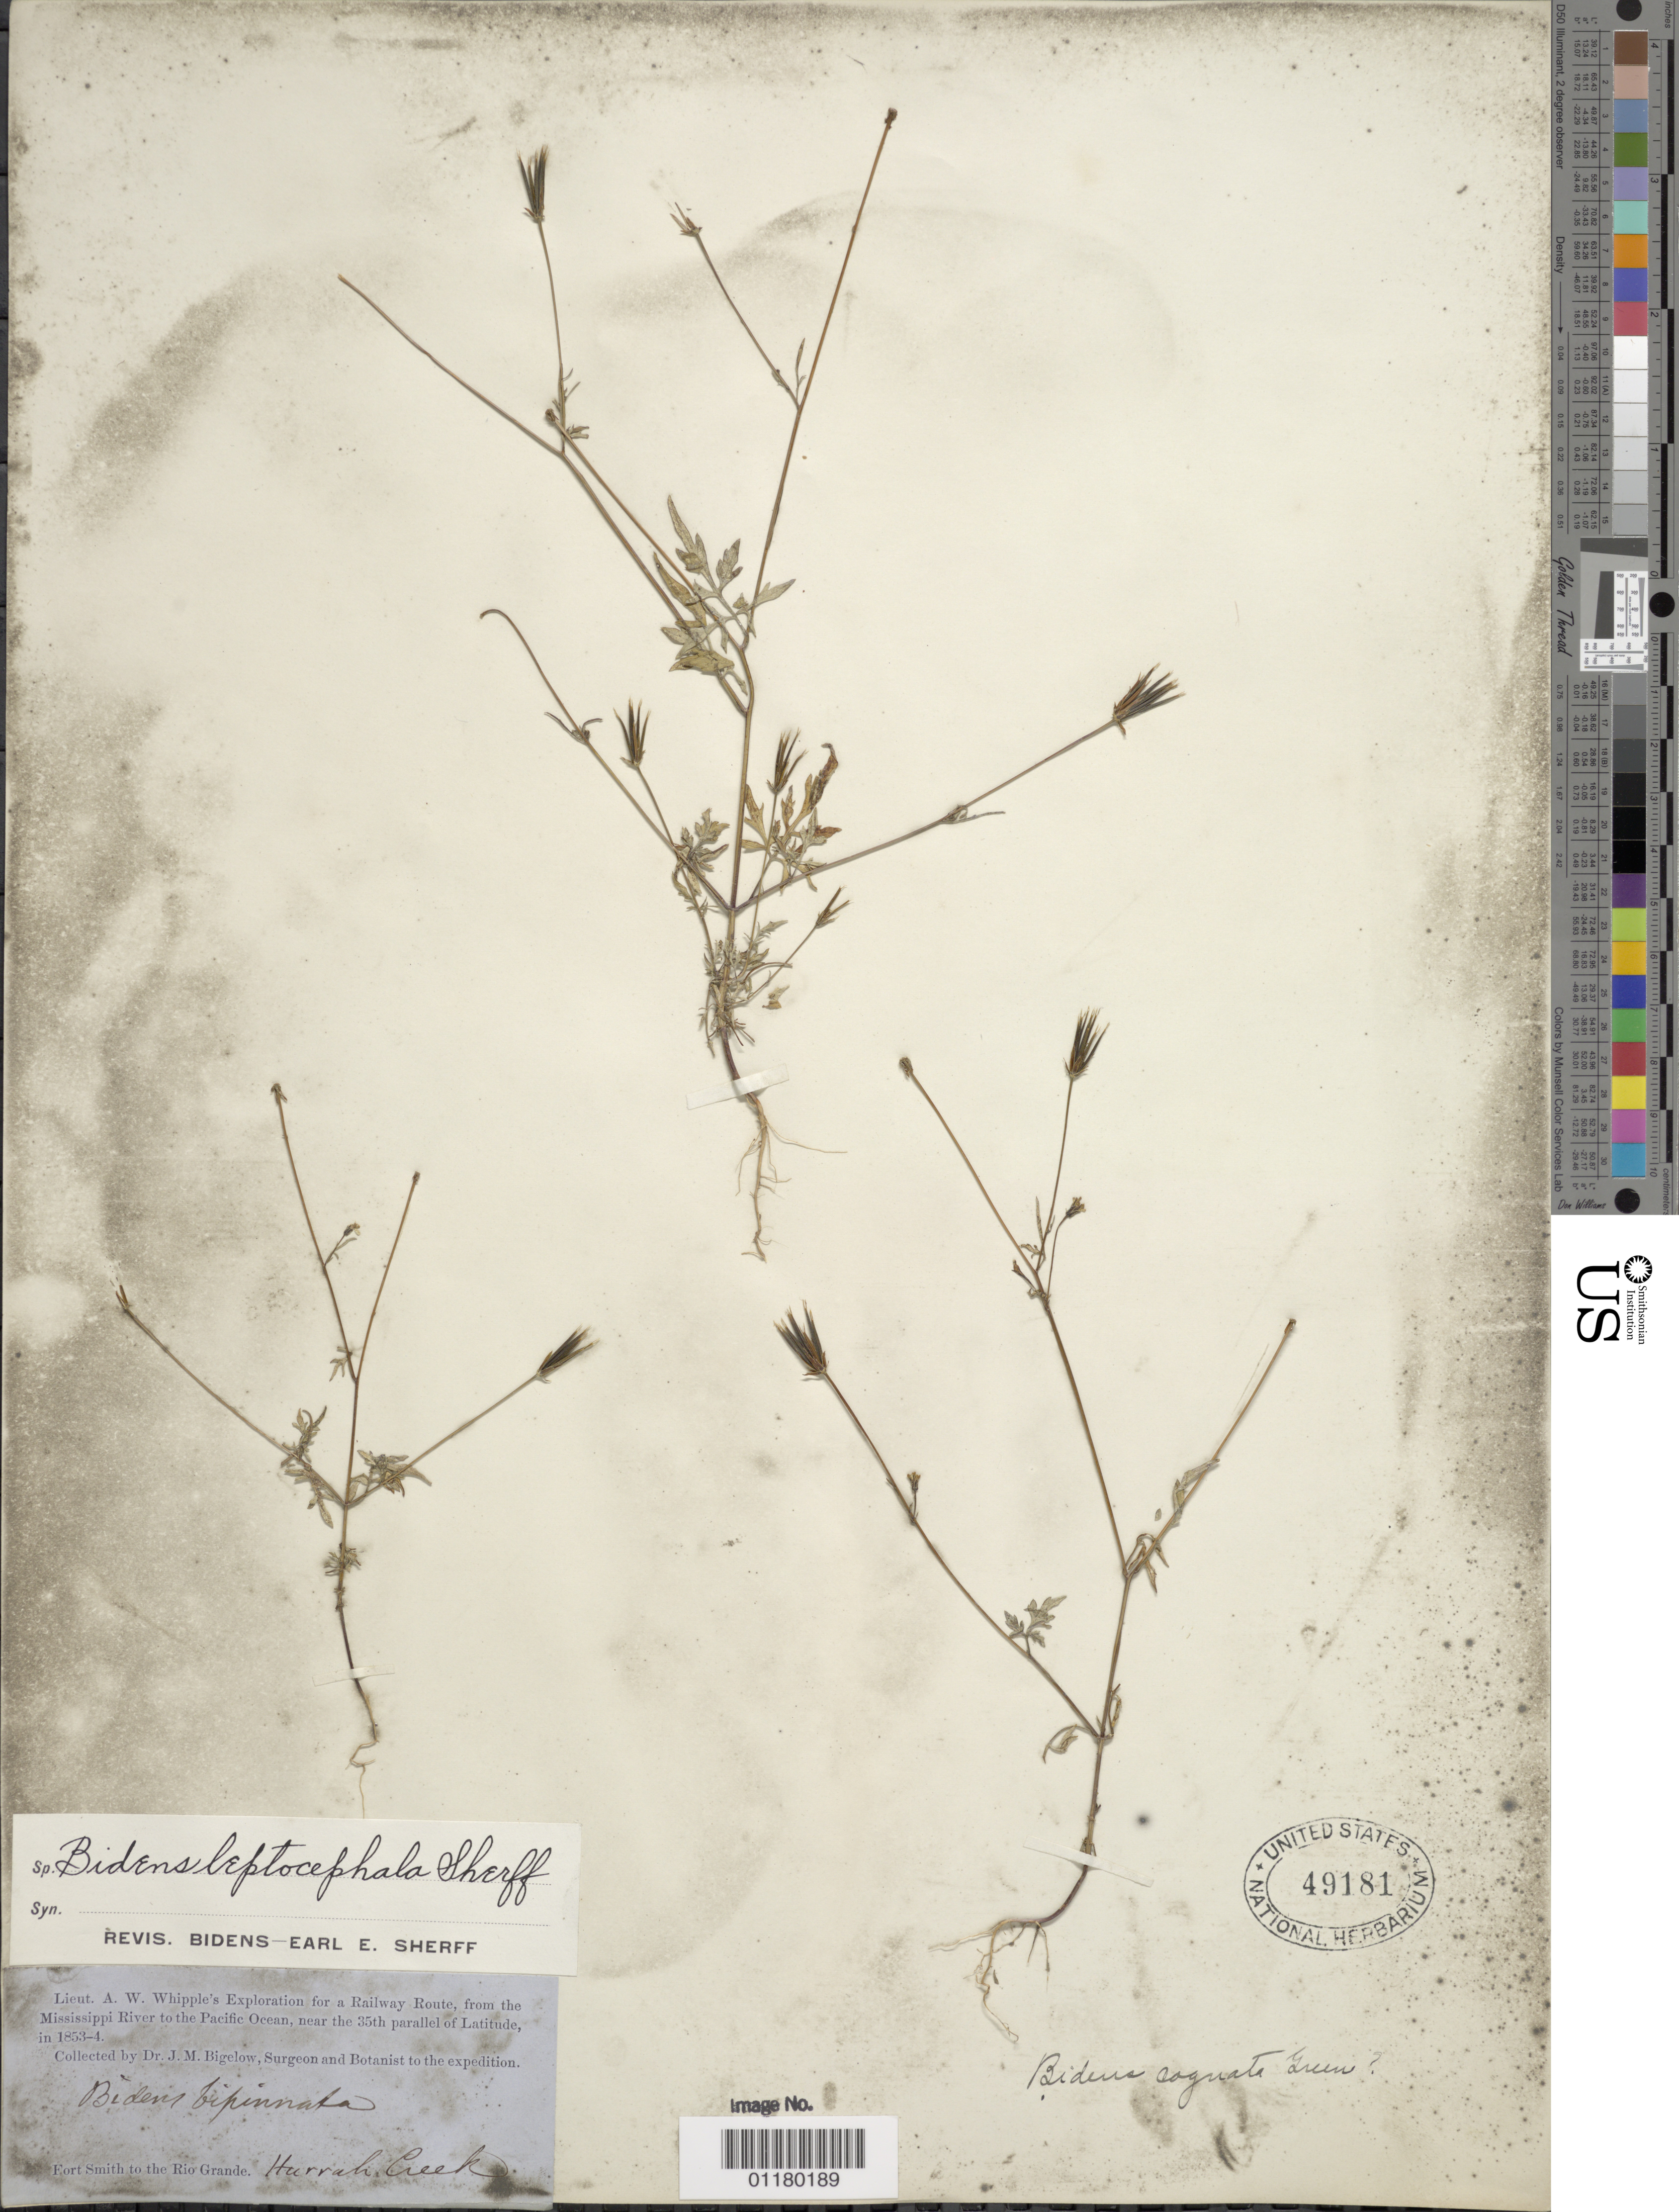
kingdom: Plantae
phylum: Tracheophyta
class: Magnoliopsida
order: Asterales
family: Asteraceae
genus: Bidens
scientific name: Bidens leptocephala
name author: Sherff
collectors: J. M. Bigelow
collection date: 1853/1854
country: United States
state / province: New Mexico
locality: Fort Smith to Rio Grande, Hurrah Creek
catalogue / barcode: US 49181